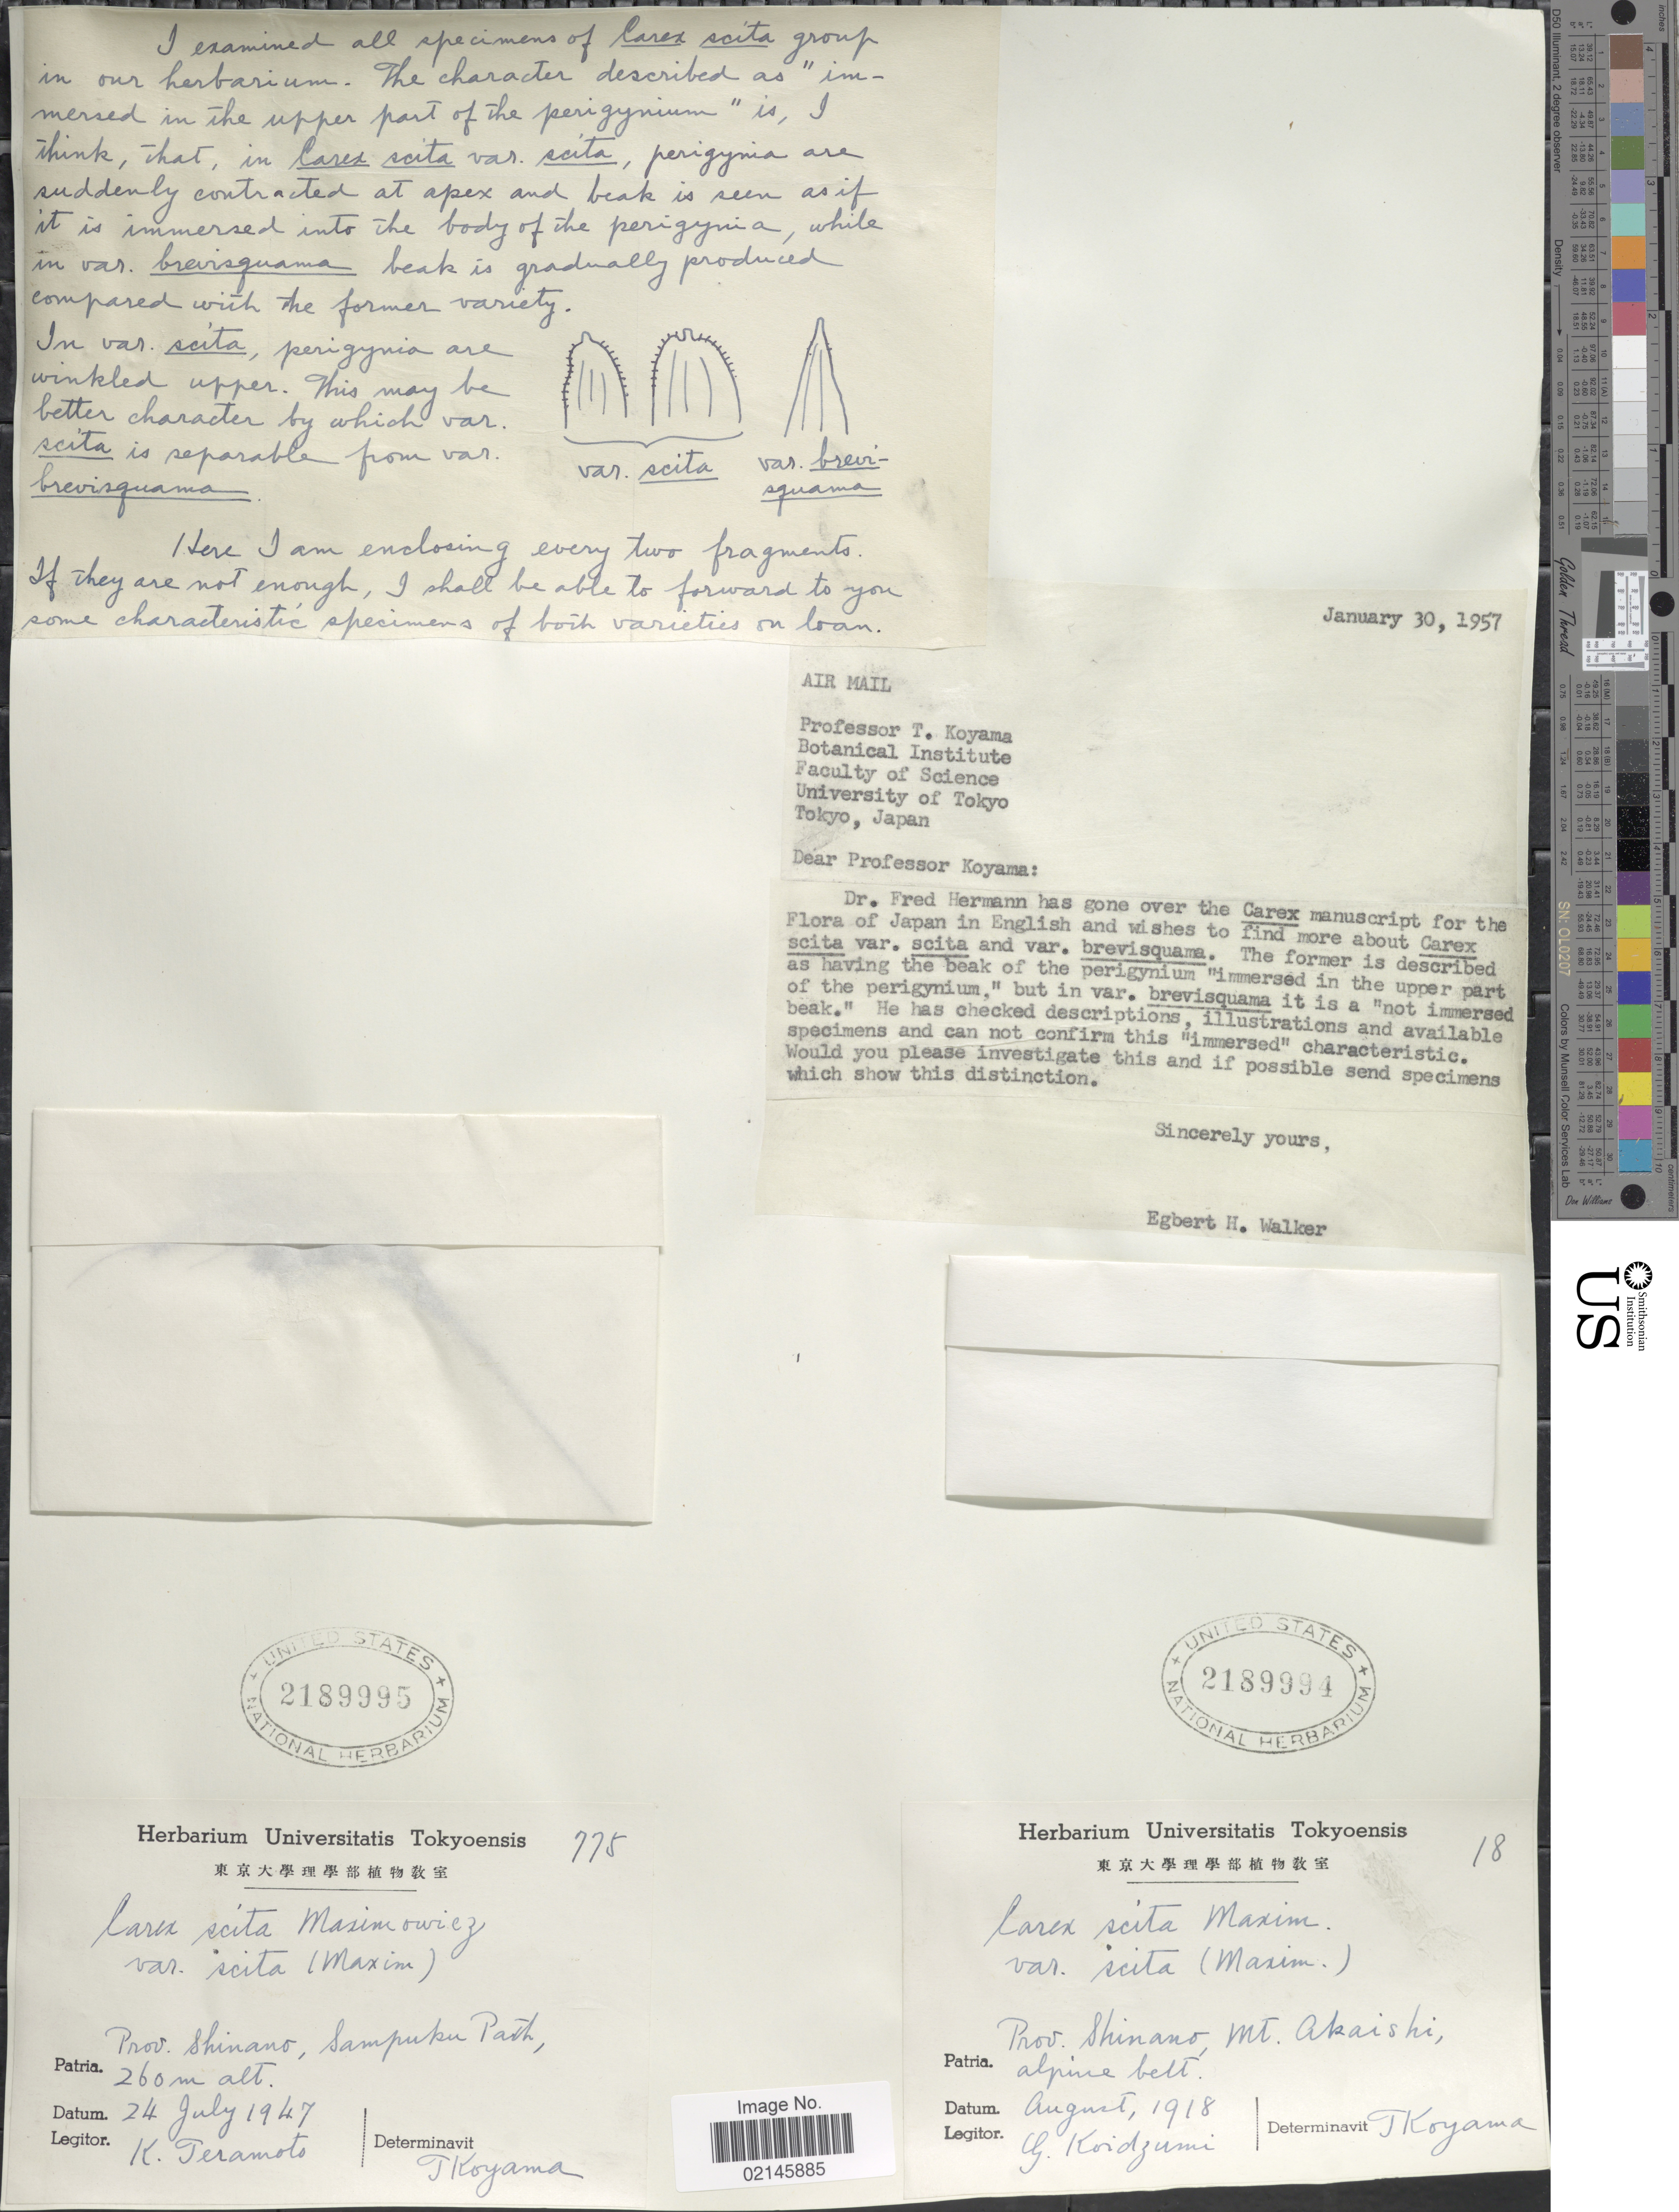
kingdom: Plantae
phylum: Tracheophyta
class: Liliopsida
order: Poales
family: Cyperaceae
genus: Carex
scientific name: Carex scita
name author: Maxim.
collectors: K. Teramoto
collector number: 775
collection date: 1947-07-24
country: Japan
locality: Prov. Shinano. Sampuku Path.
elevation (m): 260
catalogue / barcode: US 2189995